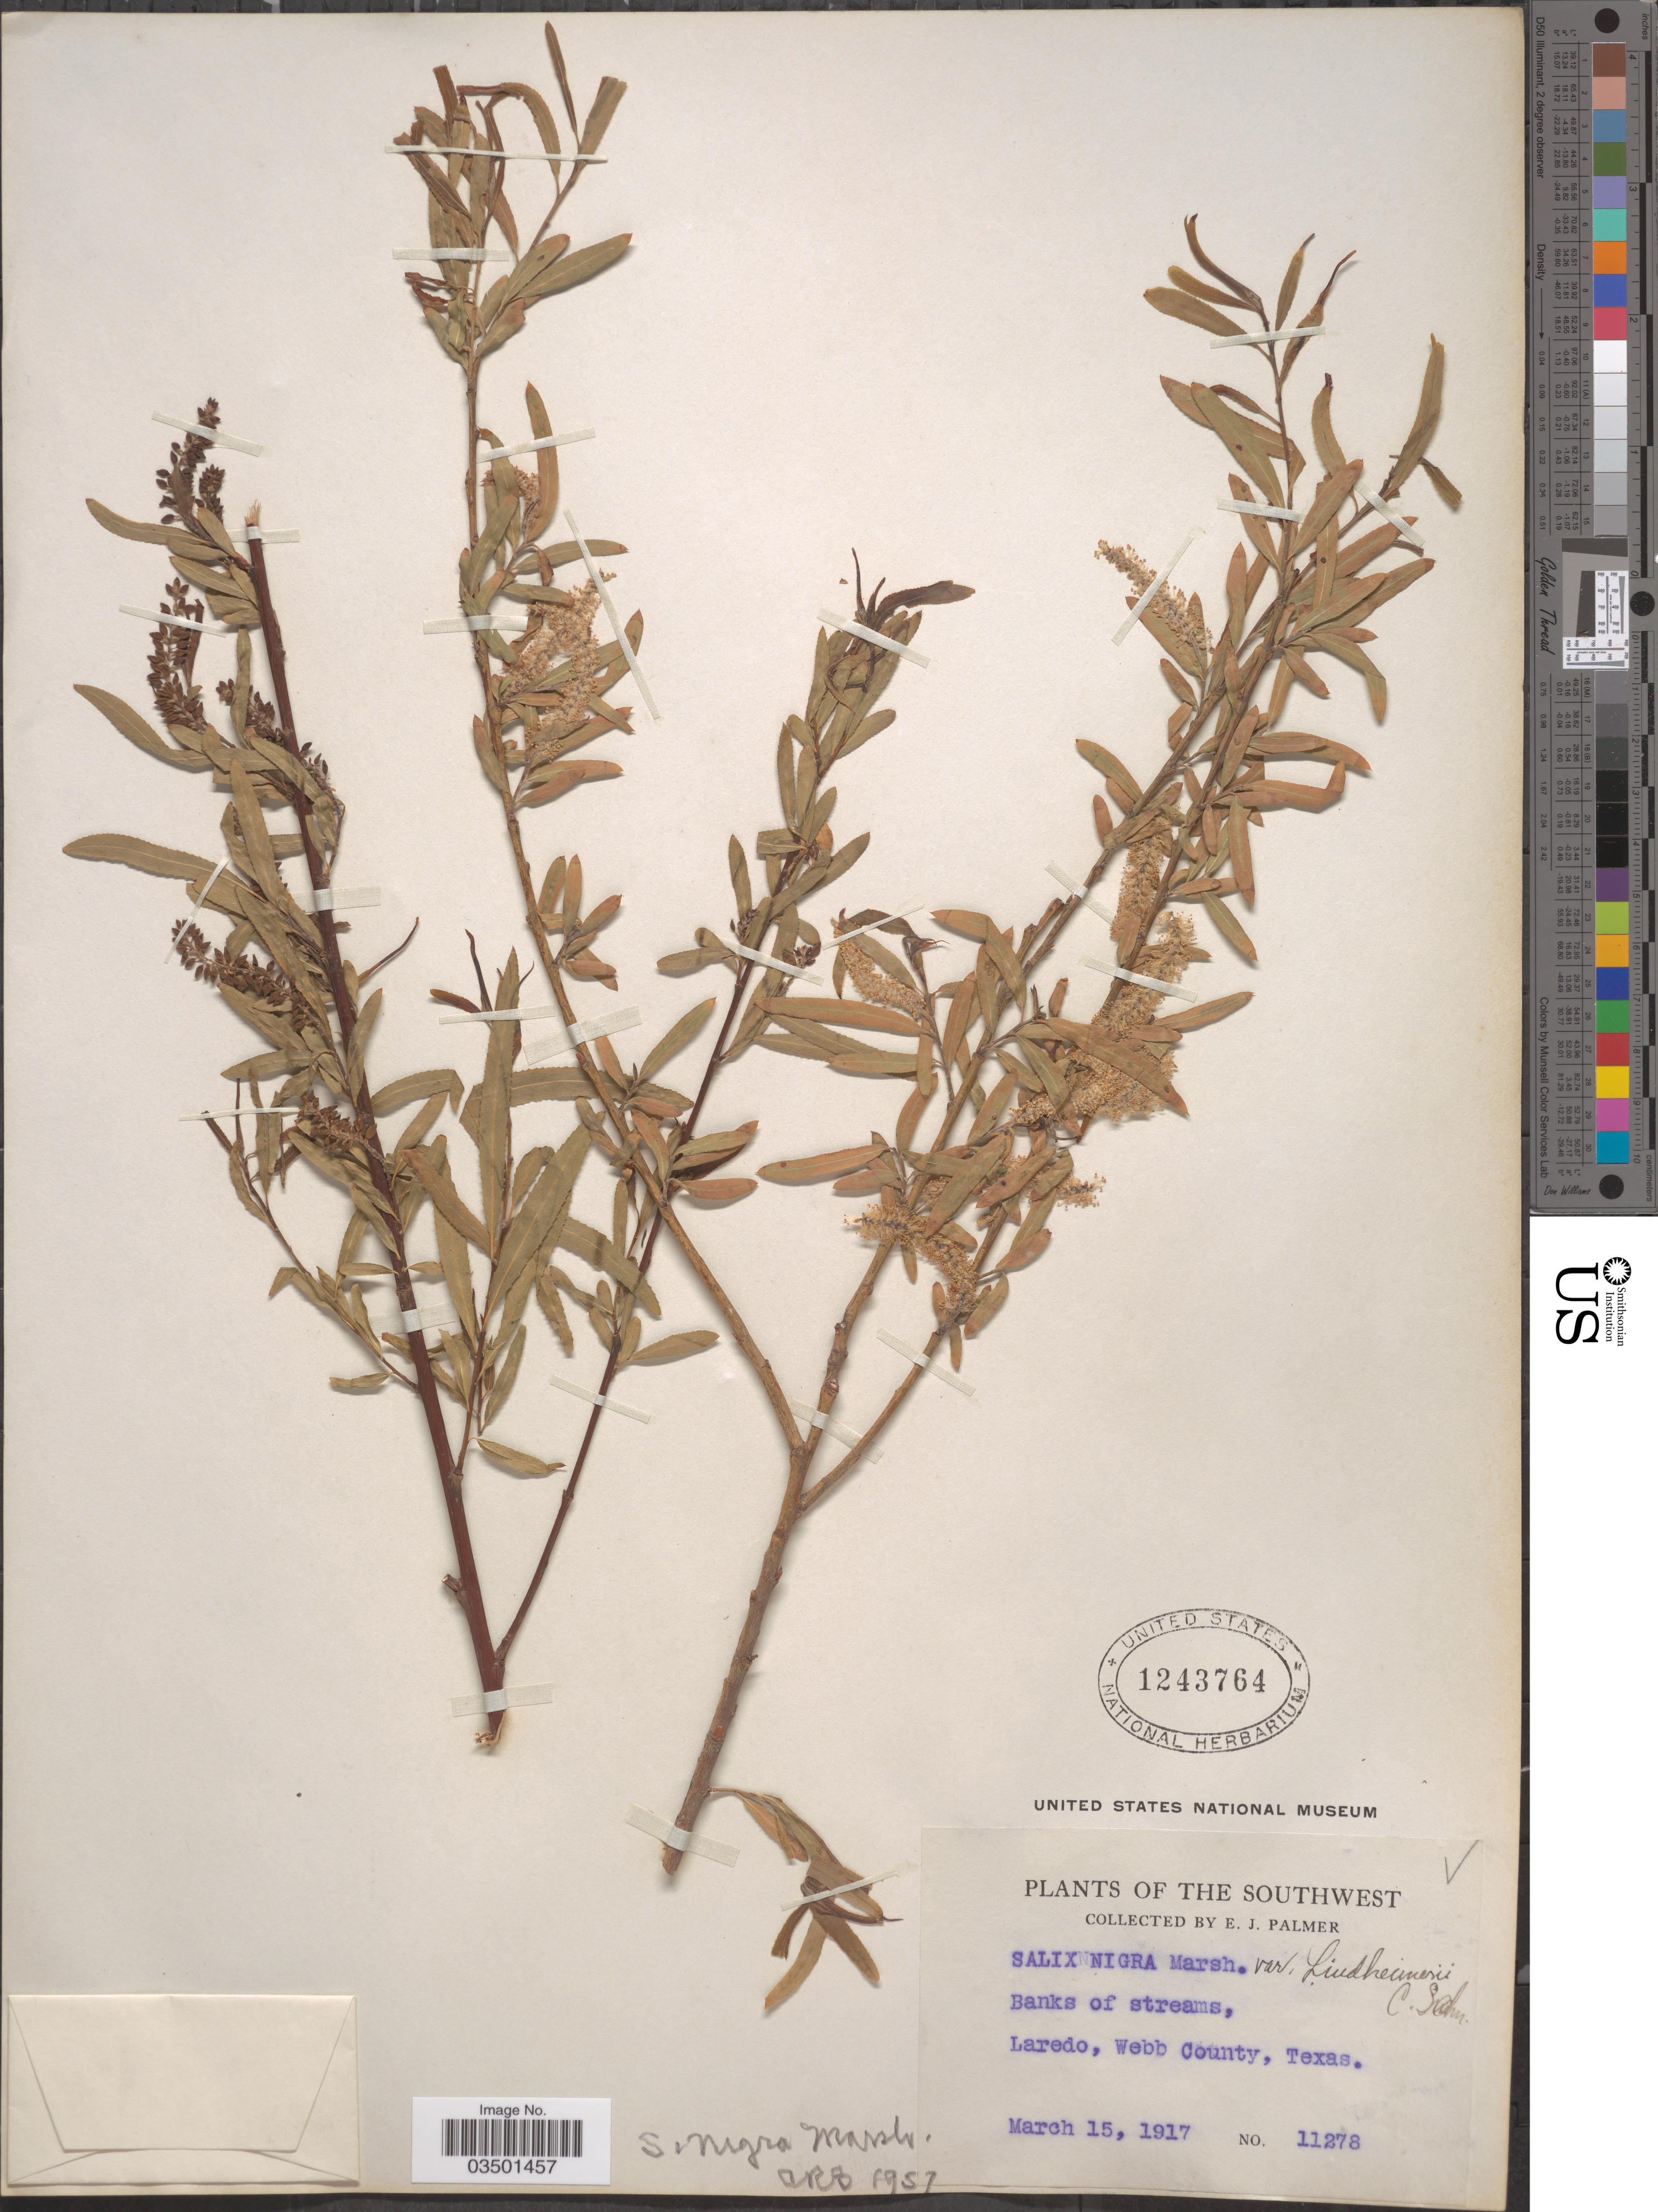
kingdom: Plantae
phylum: Tracheophyta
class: Magnoliopsida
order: Malpighiales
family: Salicaceae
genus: Salix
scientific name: Salix nigra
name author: Marshall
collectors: E. J. Palmer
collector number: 11278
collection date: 1917-03-15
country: United States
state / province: Texas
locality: The Southwest, Banks of streams, Laredo, Webb County.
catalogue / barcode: US 1243764